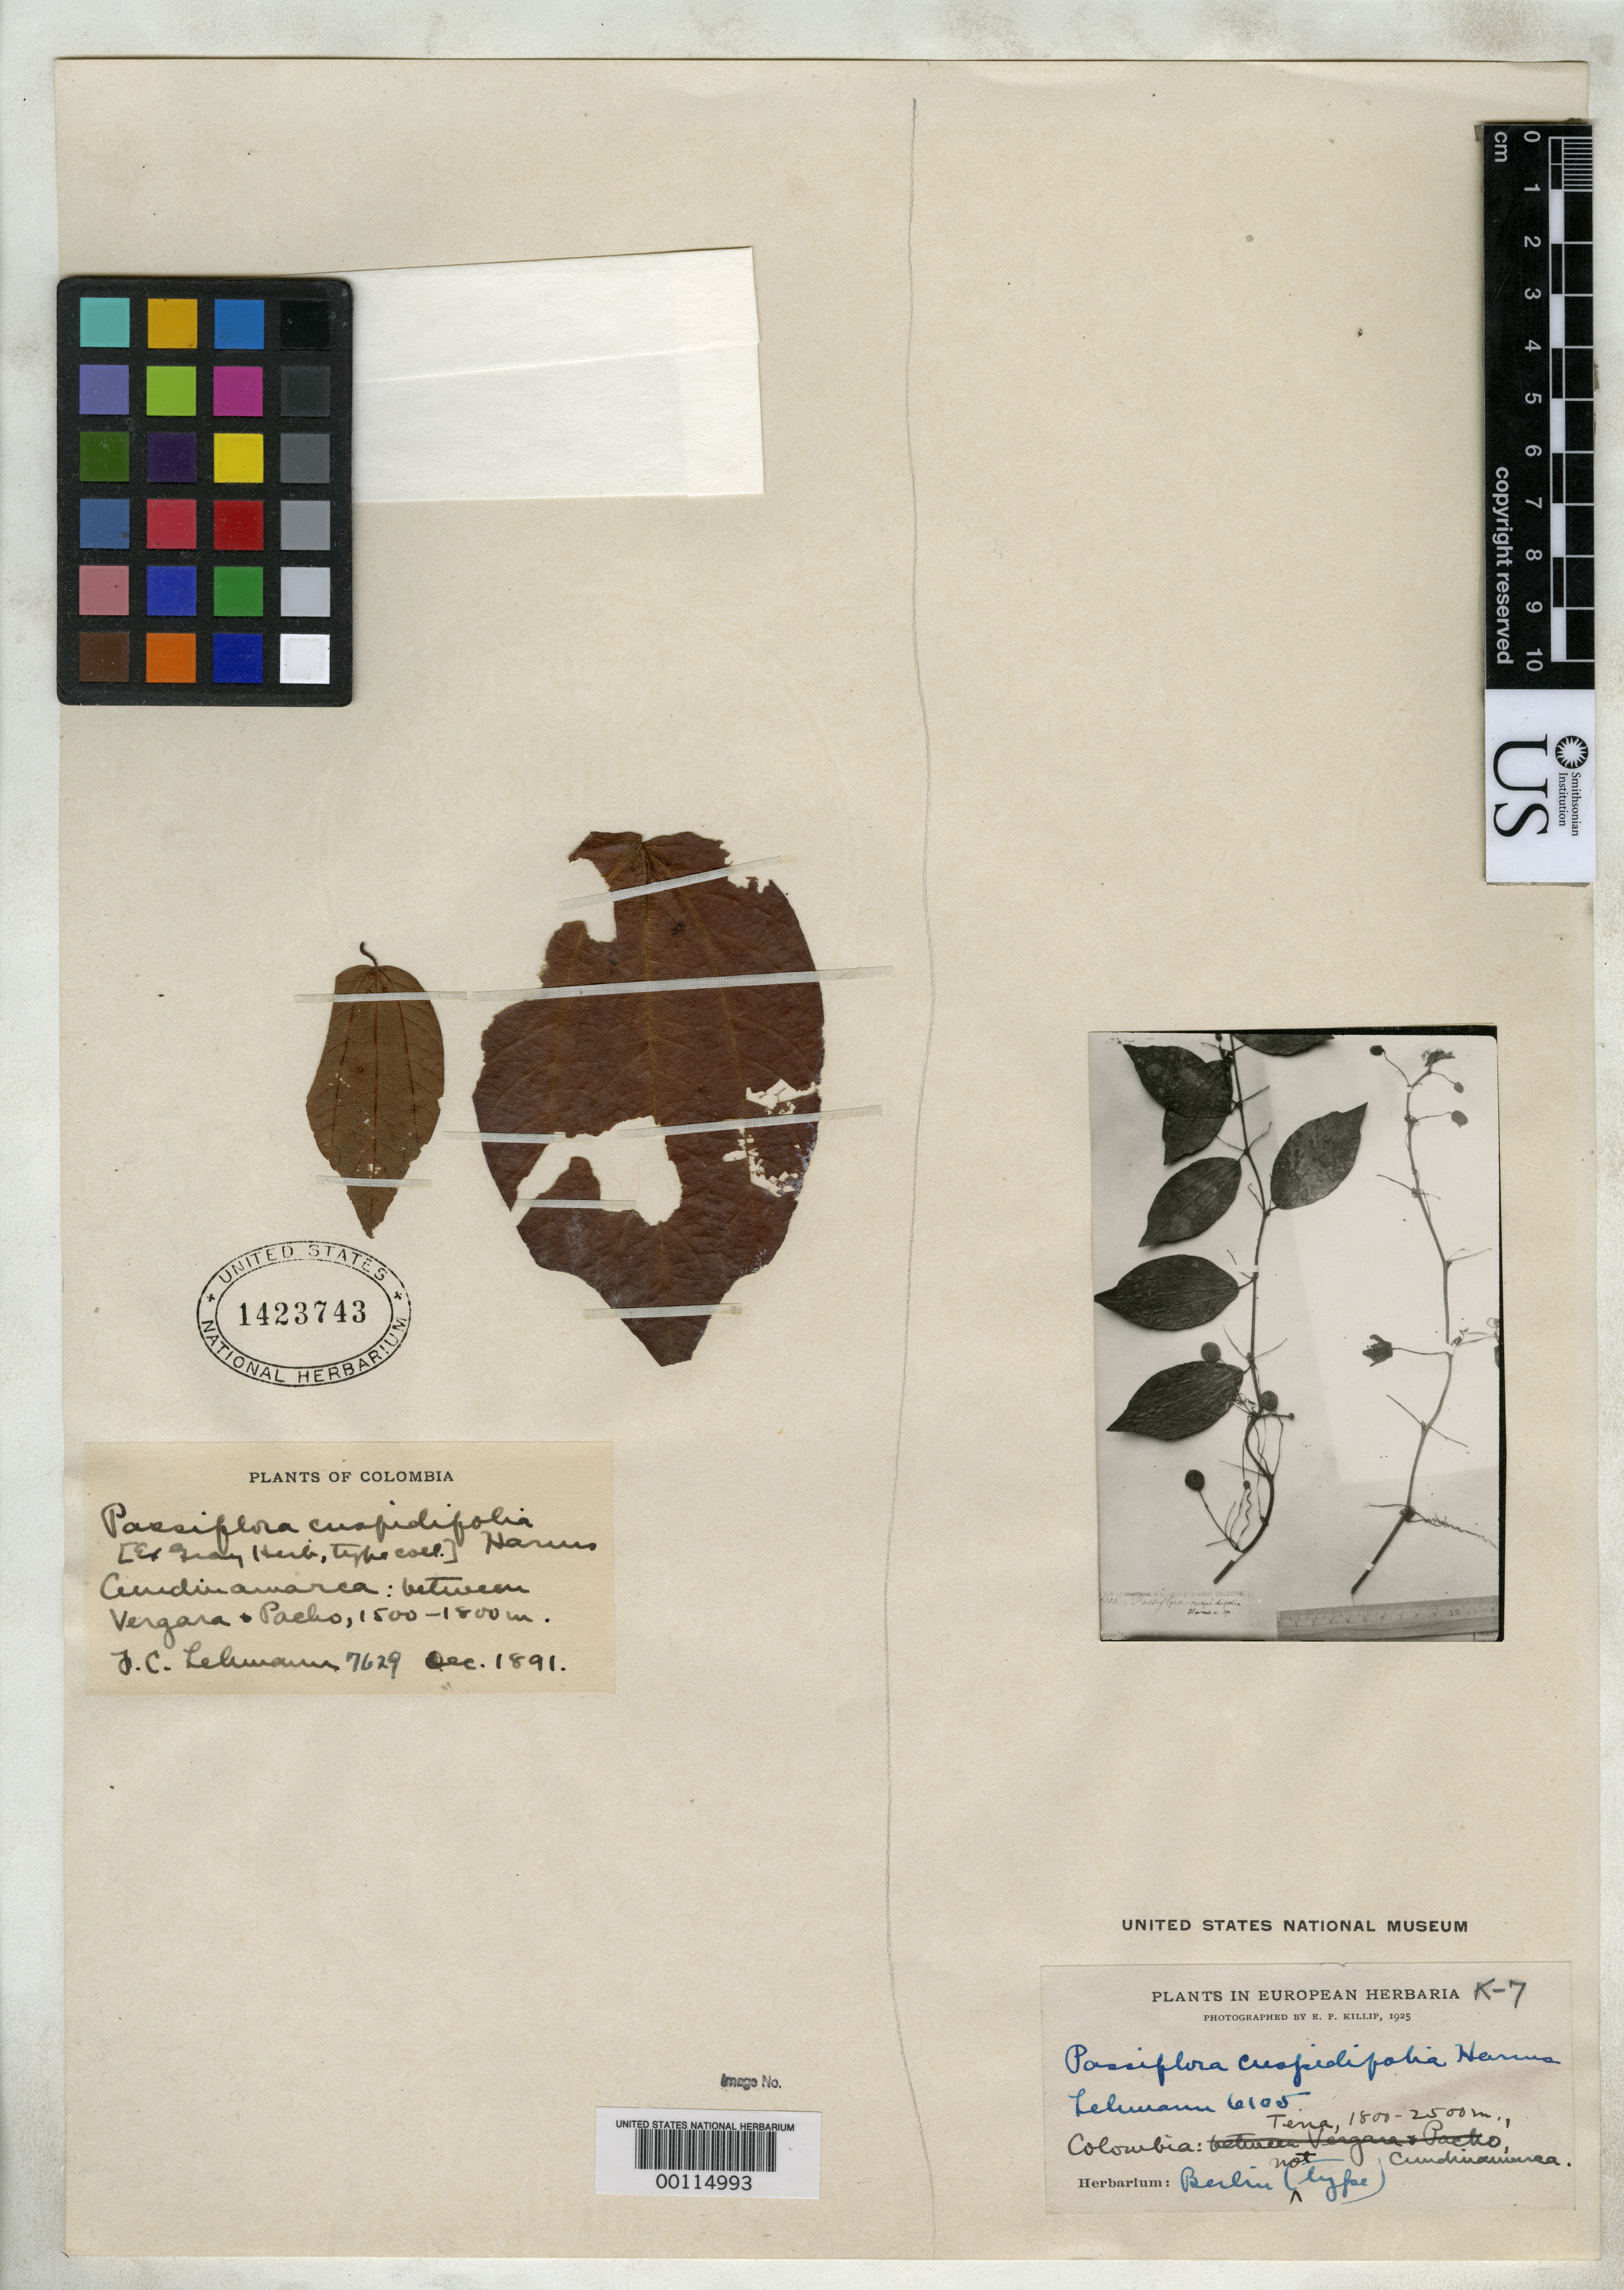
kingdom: Plantae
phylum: Tracheophyta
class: Magnoliopsida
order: Malpighiales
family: Passifloraceae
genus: Passiflora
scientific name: Passiflora cuspidifolia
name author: Harms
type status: Isotype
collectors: F. C. Lehmann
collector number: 7629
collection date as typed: Dec 1891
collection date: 1891-12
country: Colombia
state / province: Cundinamarca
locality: Between Vergara & Pacho.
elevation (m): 1500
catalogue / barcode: US 1423743